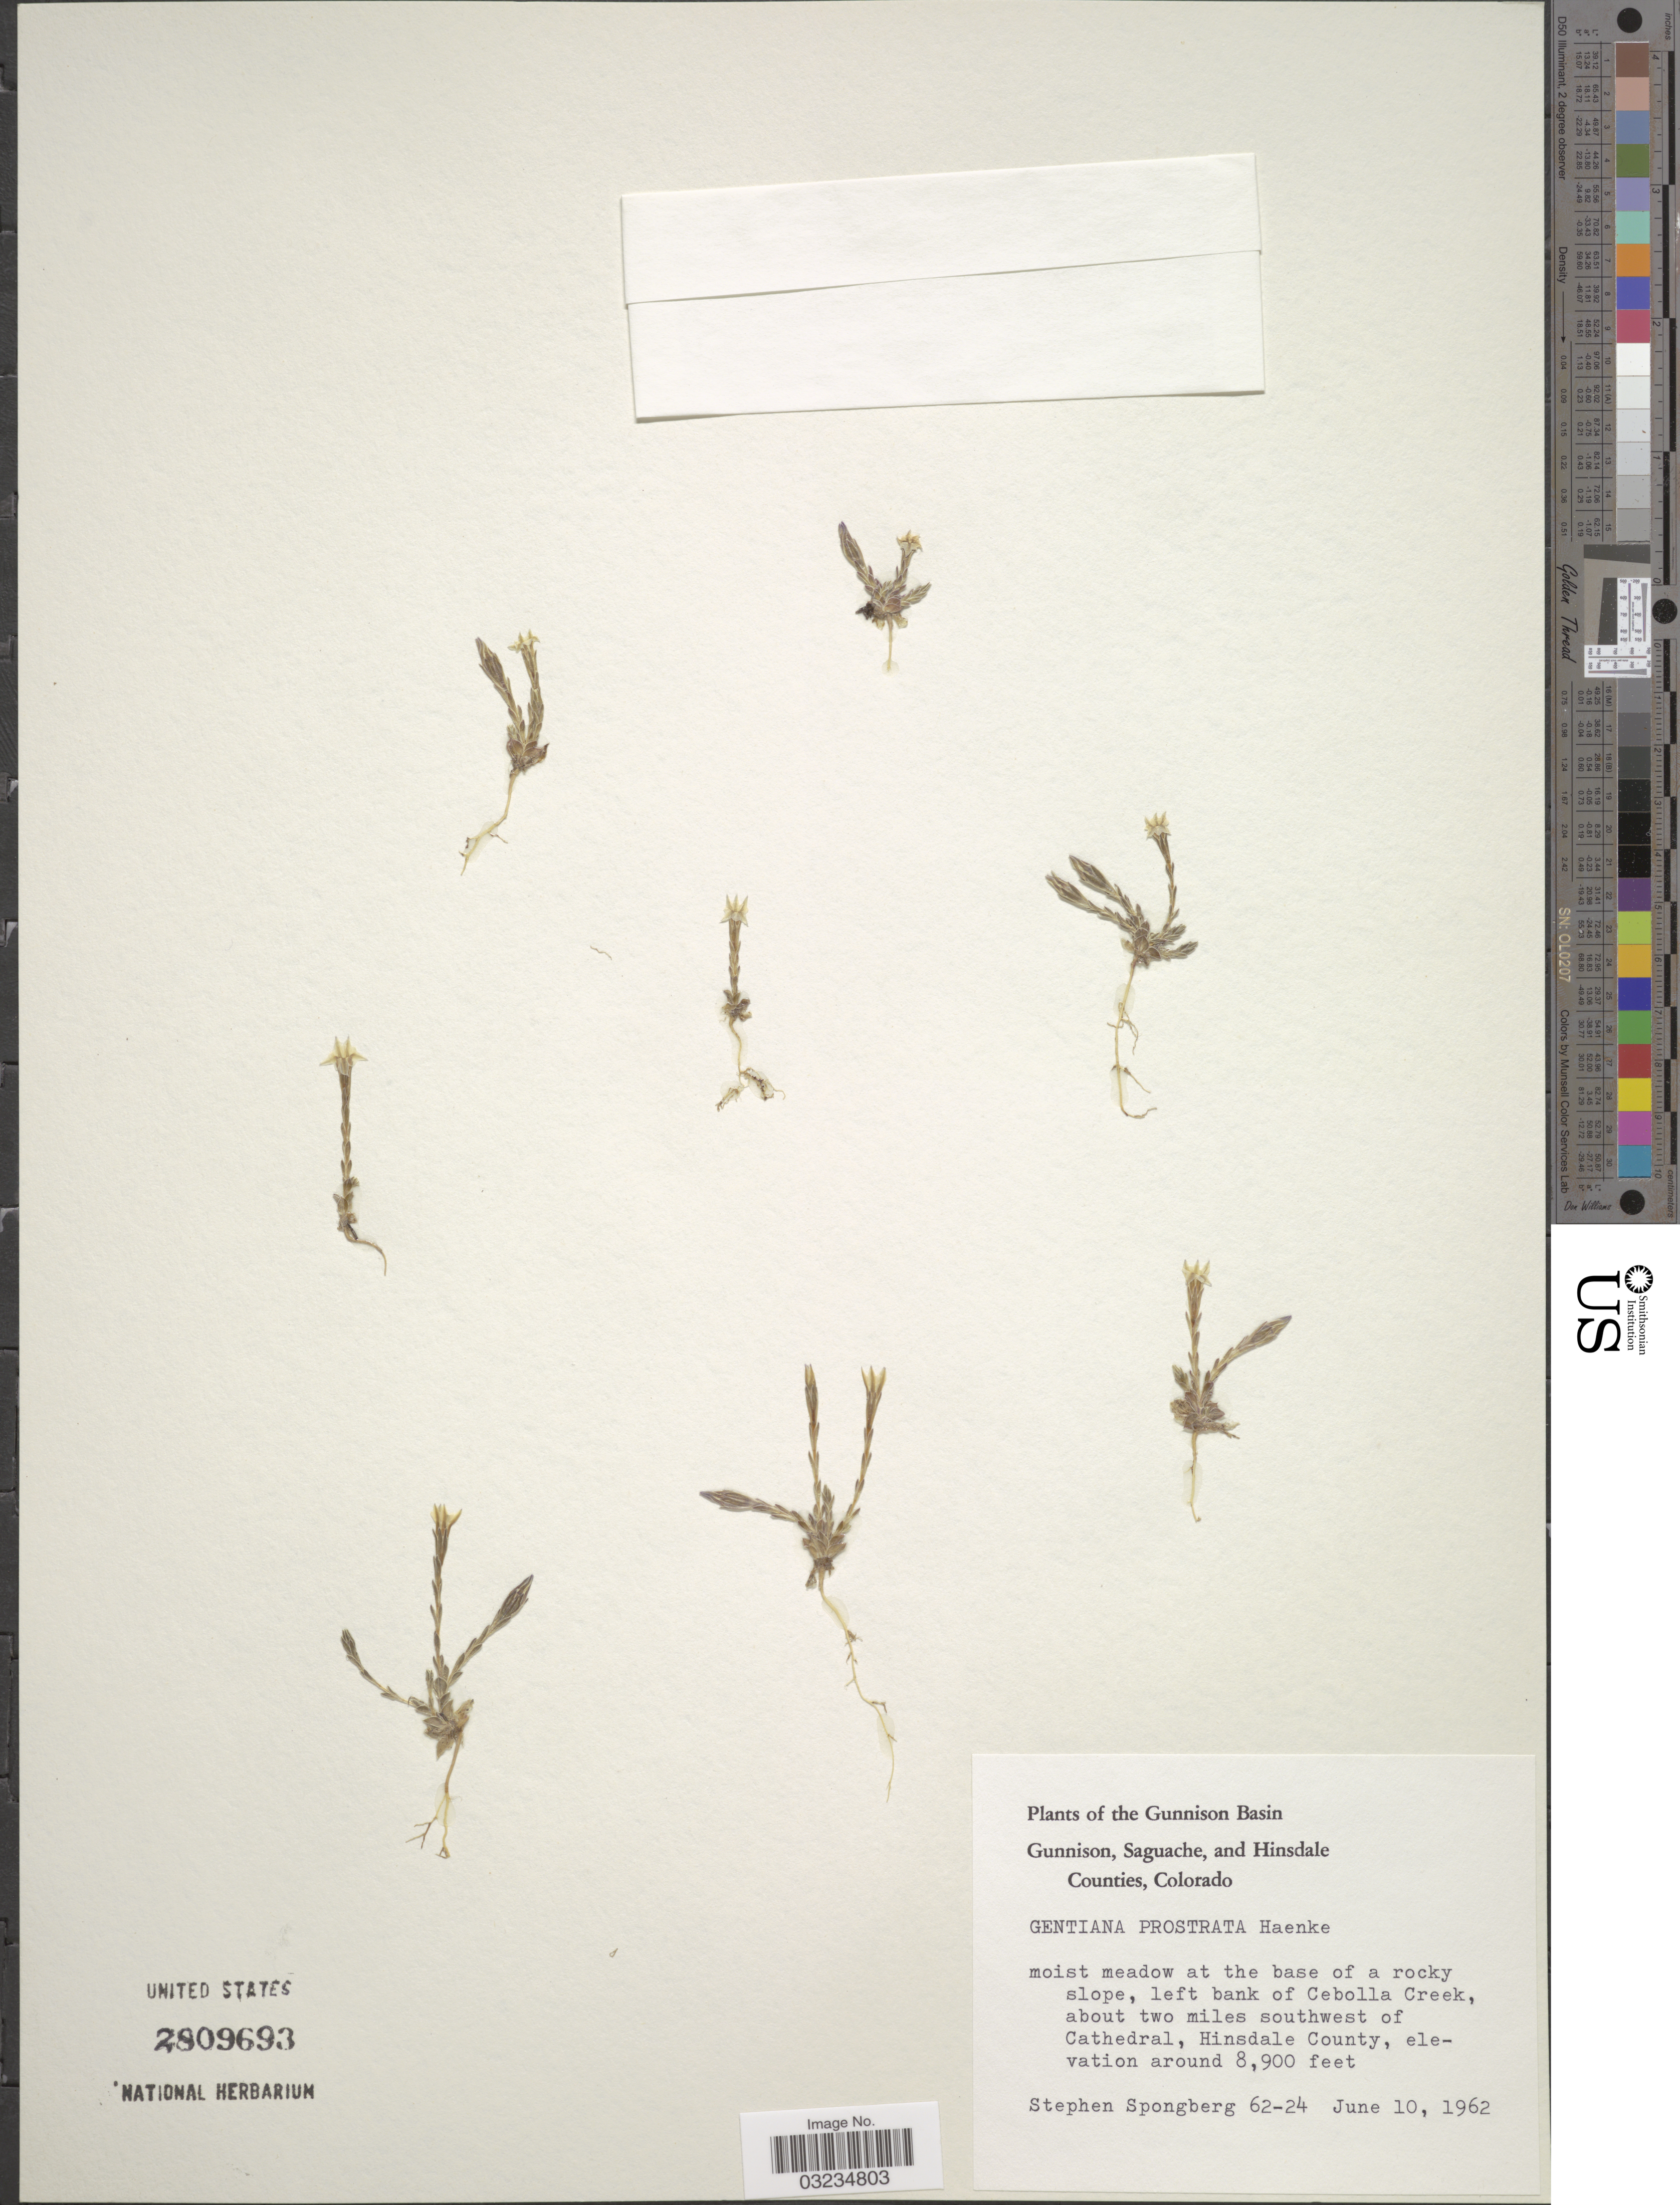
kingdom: Plantae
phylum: Tracheophyta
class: Magnoliopsida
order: Gentianales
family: Gentianaceae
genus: Gentiana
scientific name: Gentiana prostrata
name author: Haenke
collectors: S. A.Spongberg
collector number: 62-24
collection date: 1962-06-10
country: United States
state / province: Colorado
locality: Gunnison Basin. Moist meadow at the base of a rocky slope, left bank of Cebolla Creek, about two miles southwest of Cathedral, Hinsdale County.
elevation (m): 2713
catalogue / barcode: US 2809693